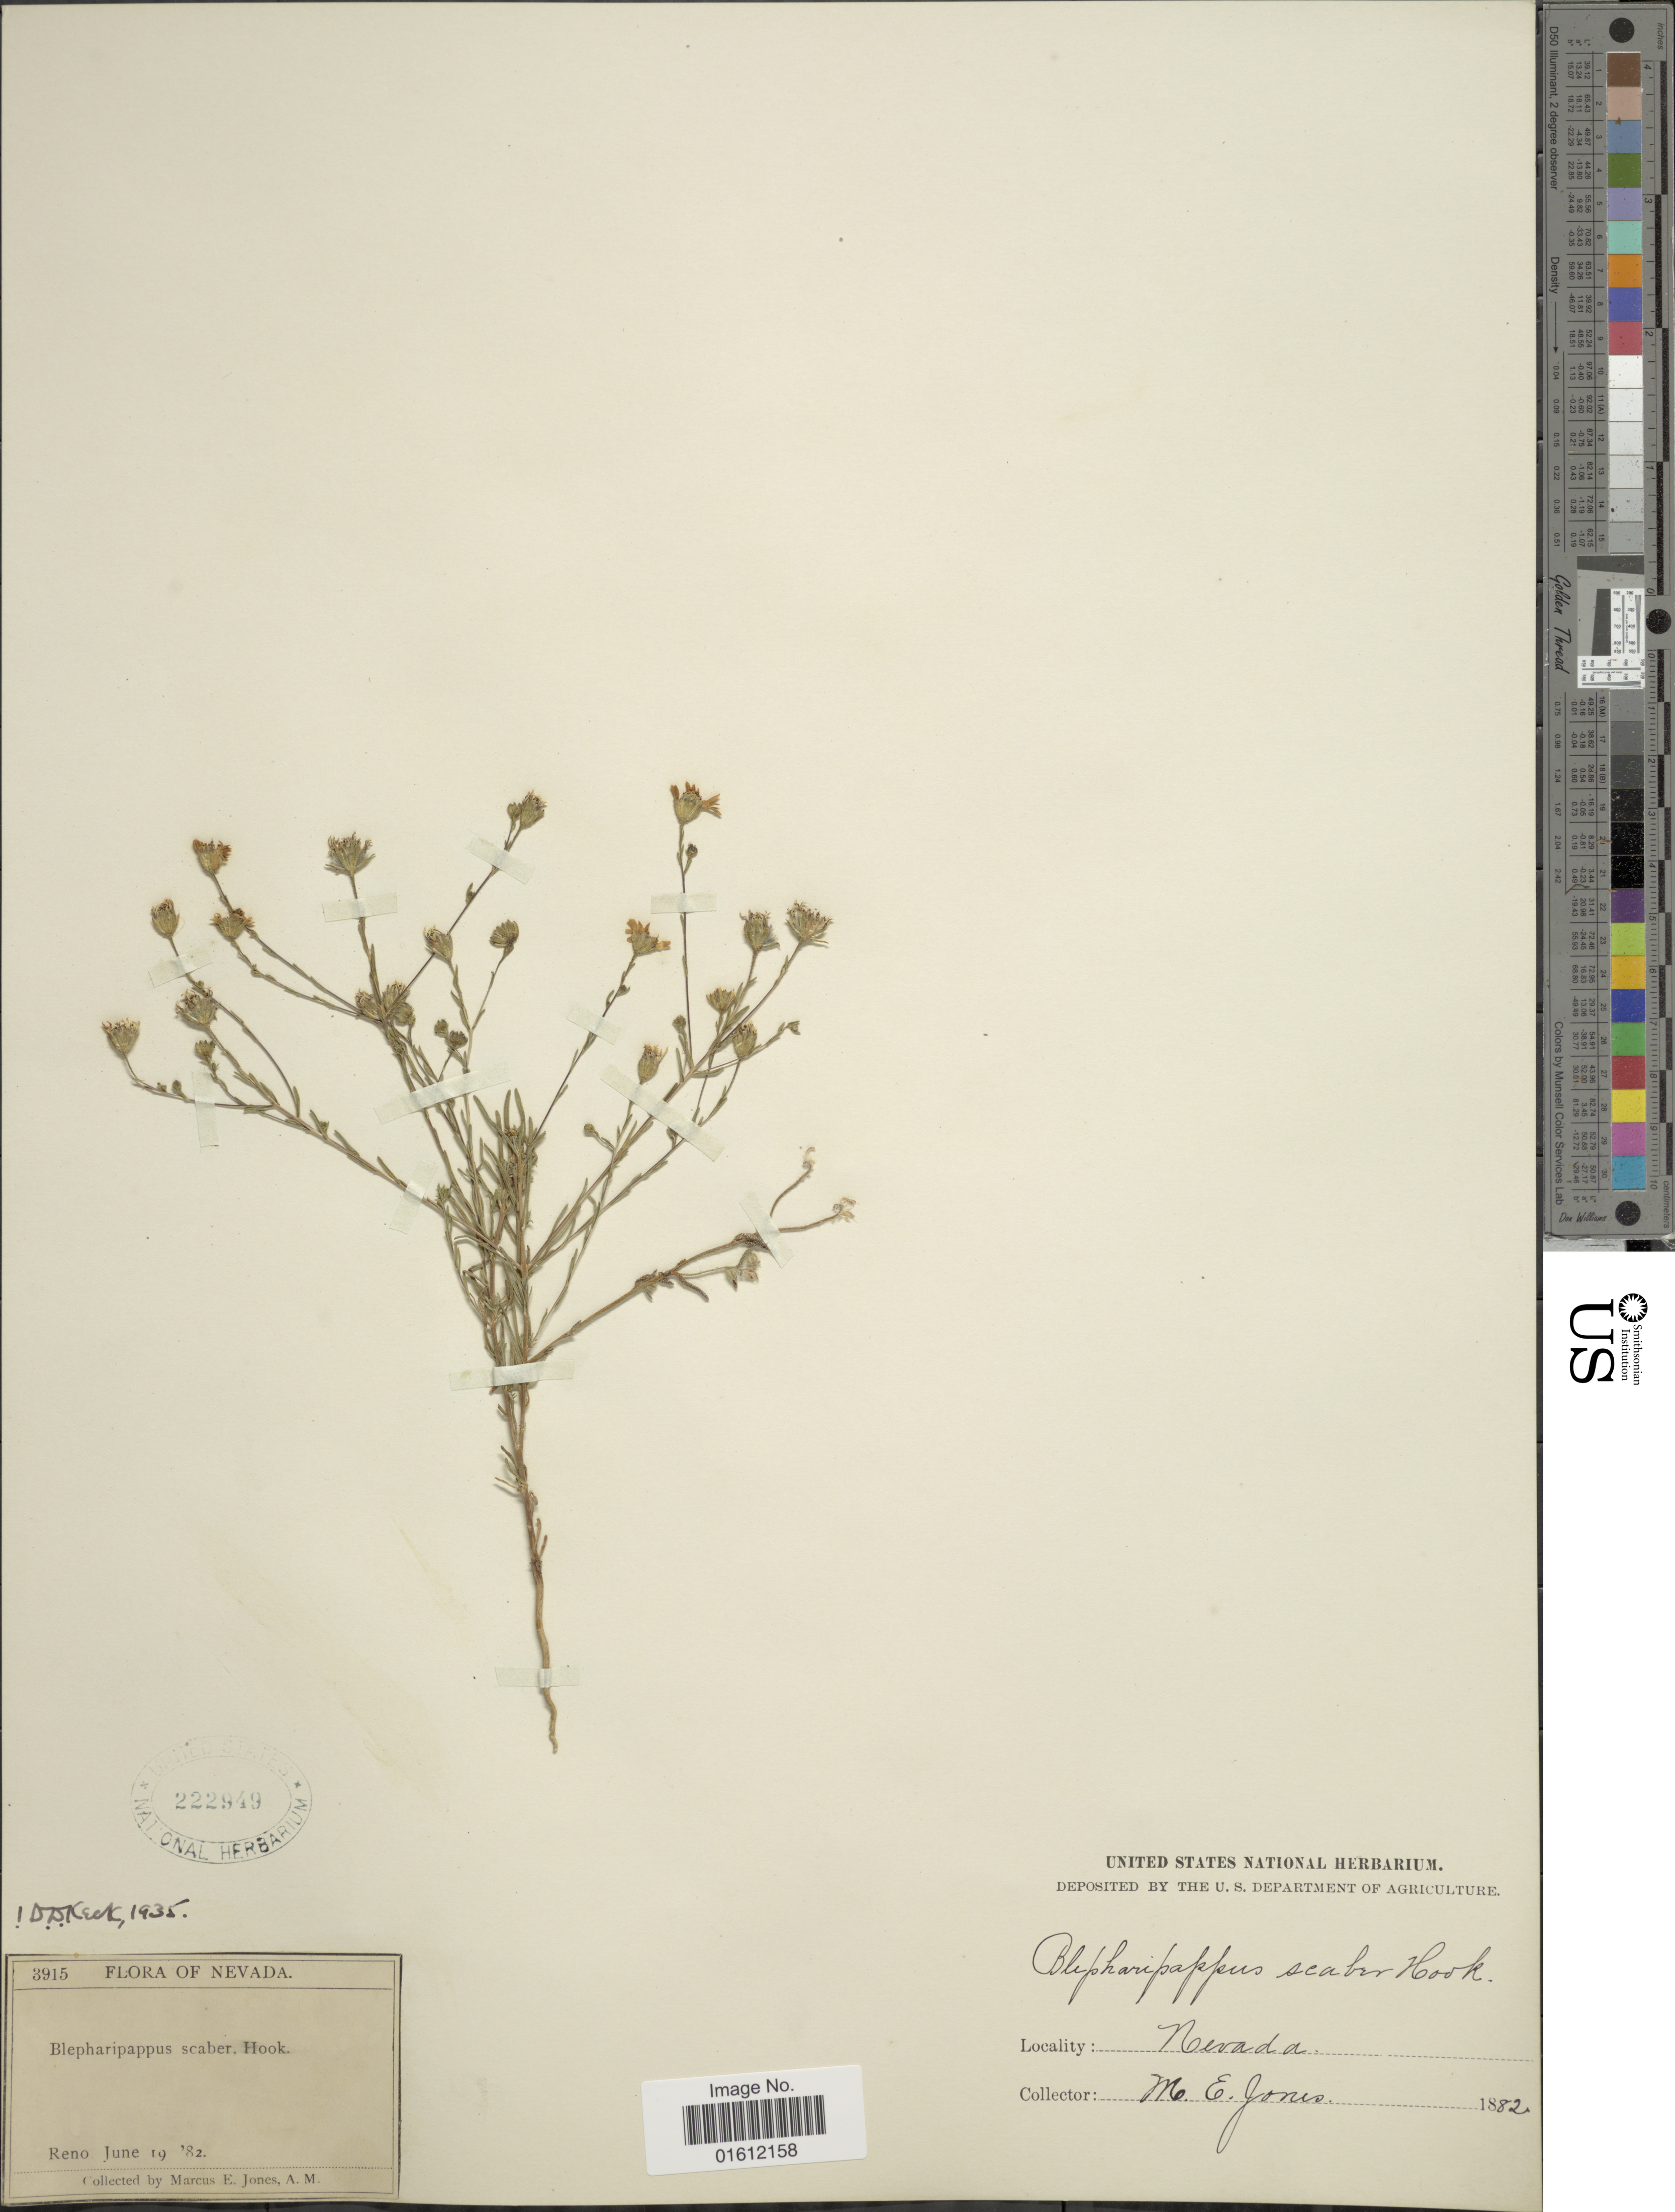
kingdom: Plantae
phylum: Tracheophyta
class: Magnoliopsida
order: Asterales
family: Asteraceae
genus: Blepharipappus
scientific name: Blepharipappus scaber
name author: Hook.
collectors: M. E. Jones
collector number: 3915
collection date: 1882-06-19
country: United States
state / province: Nevada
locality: Reno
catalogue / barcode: US 222949